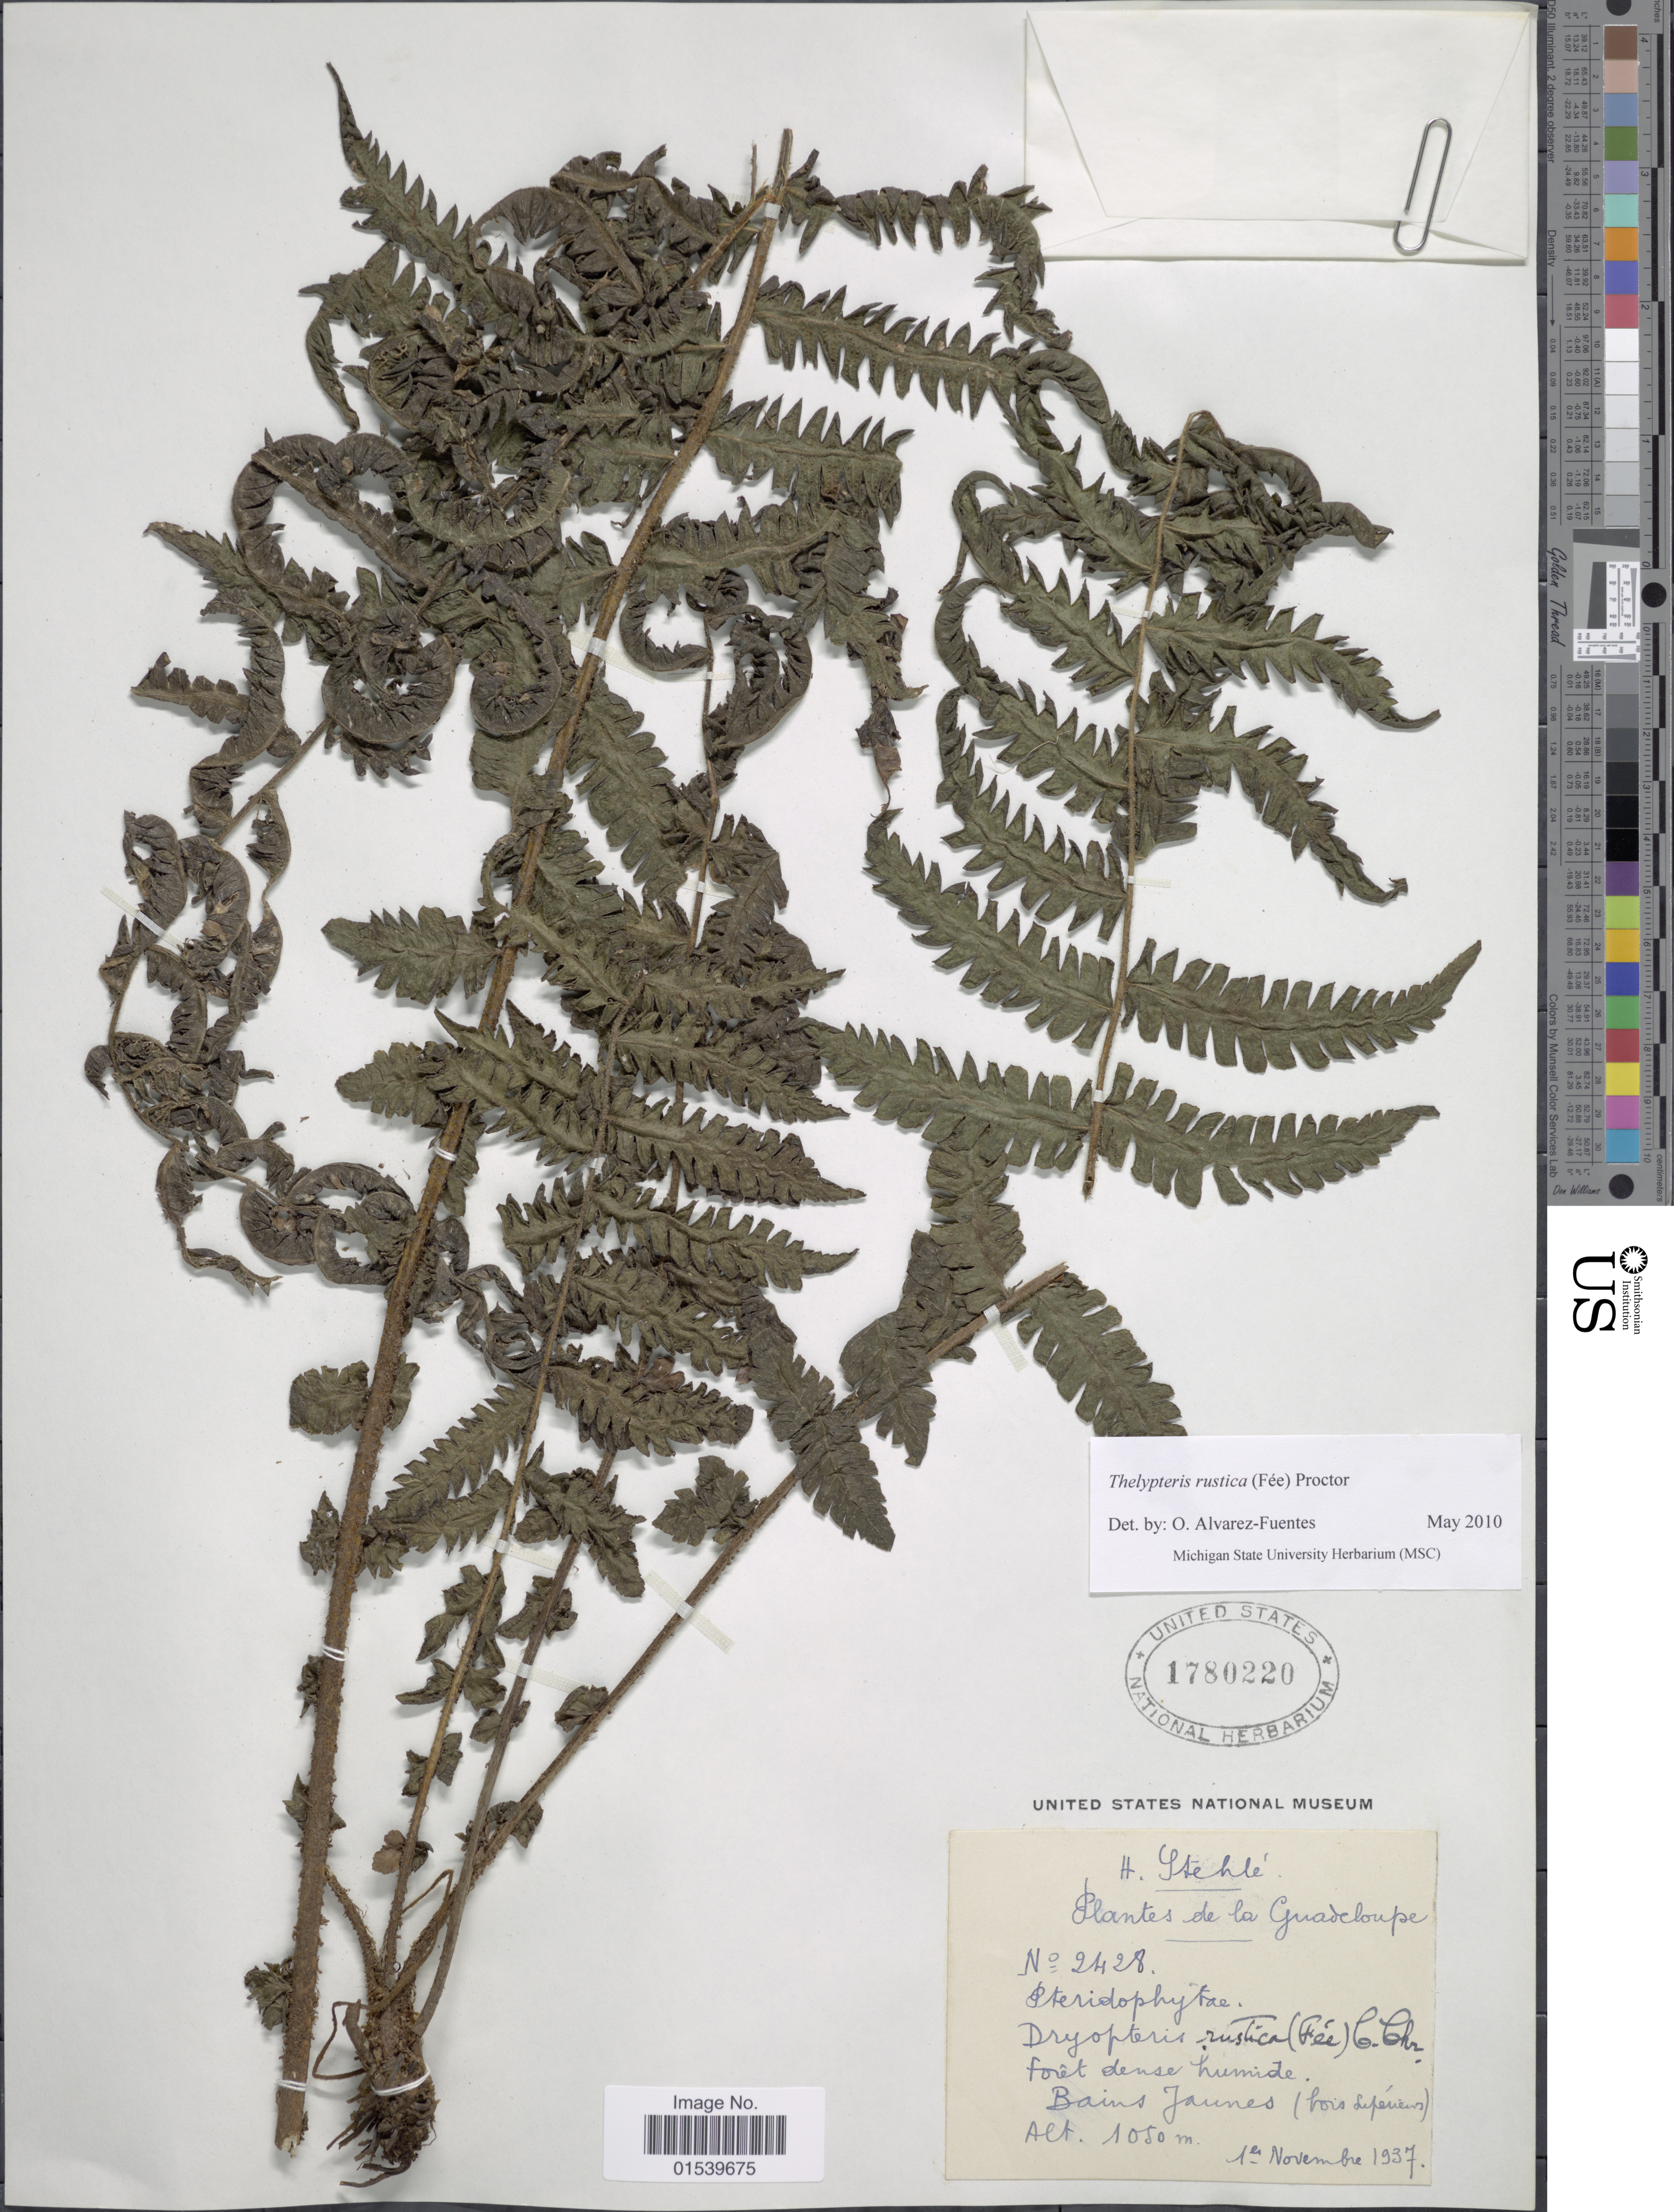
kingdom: Plantae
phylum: Tracheophyta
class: Polypodiopsida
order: Polypodiales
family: Thelypteridaceae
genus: Amauropelta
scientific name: Amauropelta rustica (Fée) comb. nov., ined 2015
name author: (Fée)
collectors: H. Stehlé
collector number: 2428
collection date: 1937-11-01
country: Guadeloupe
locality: Forêt dense humide. Bains Jaunes (bois supérieurs)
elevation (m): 1050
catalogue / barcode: US 1780220